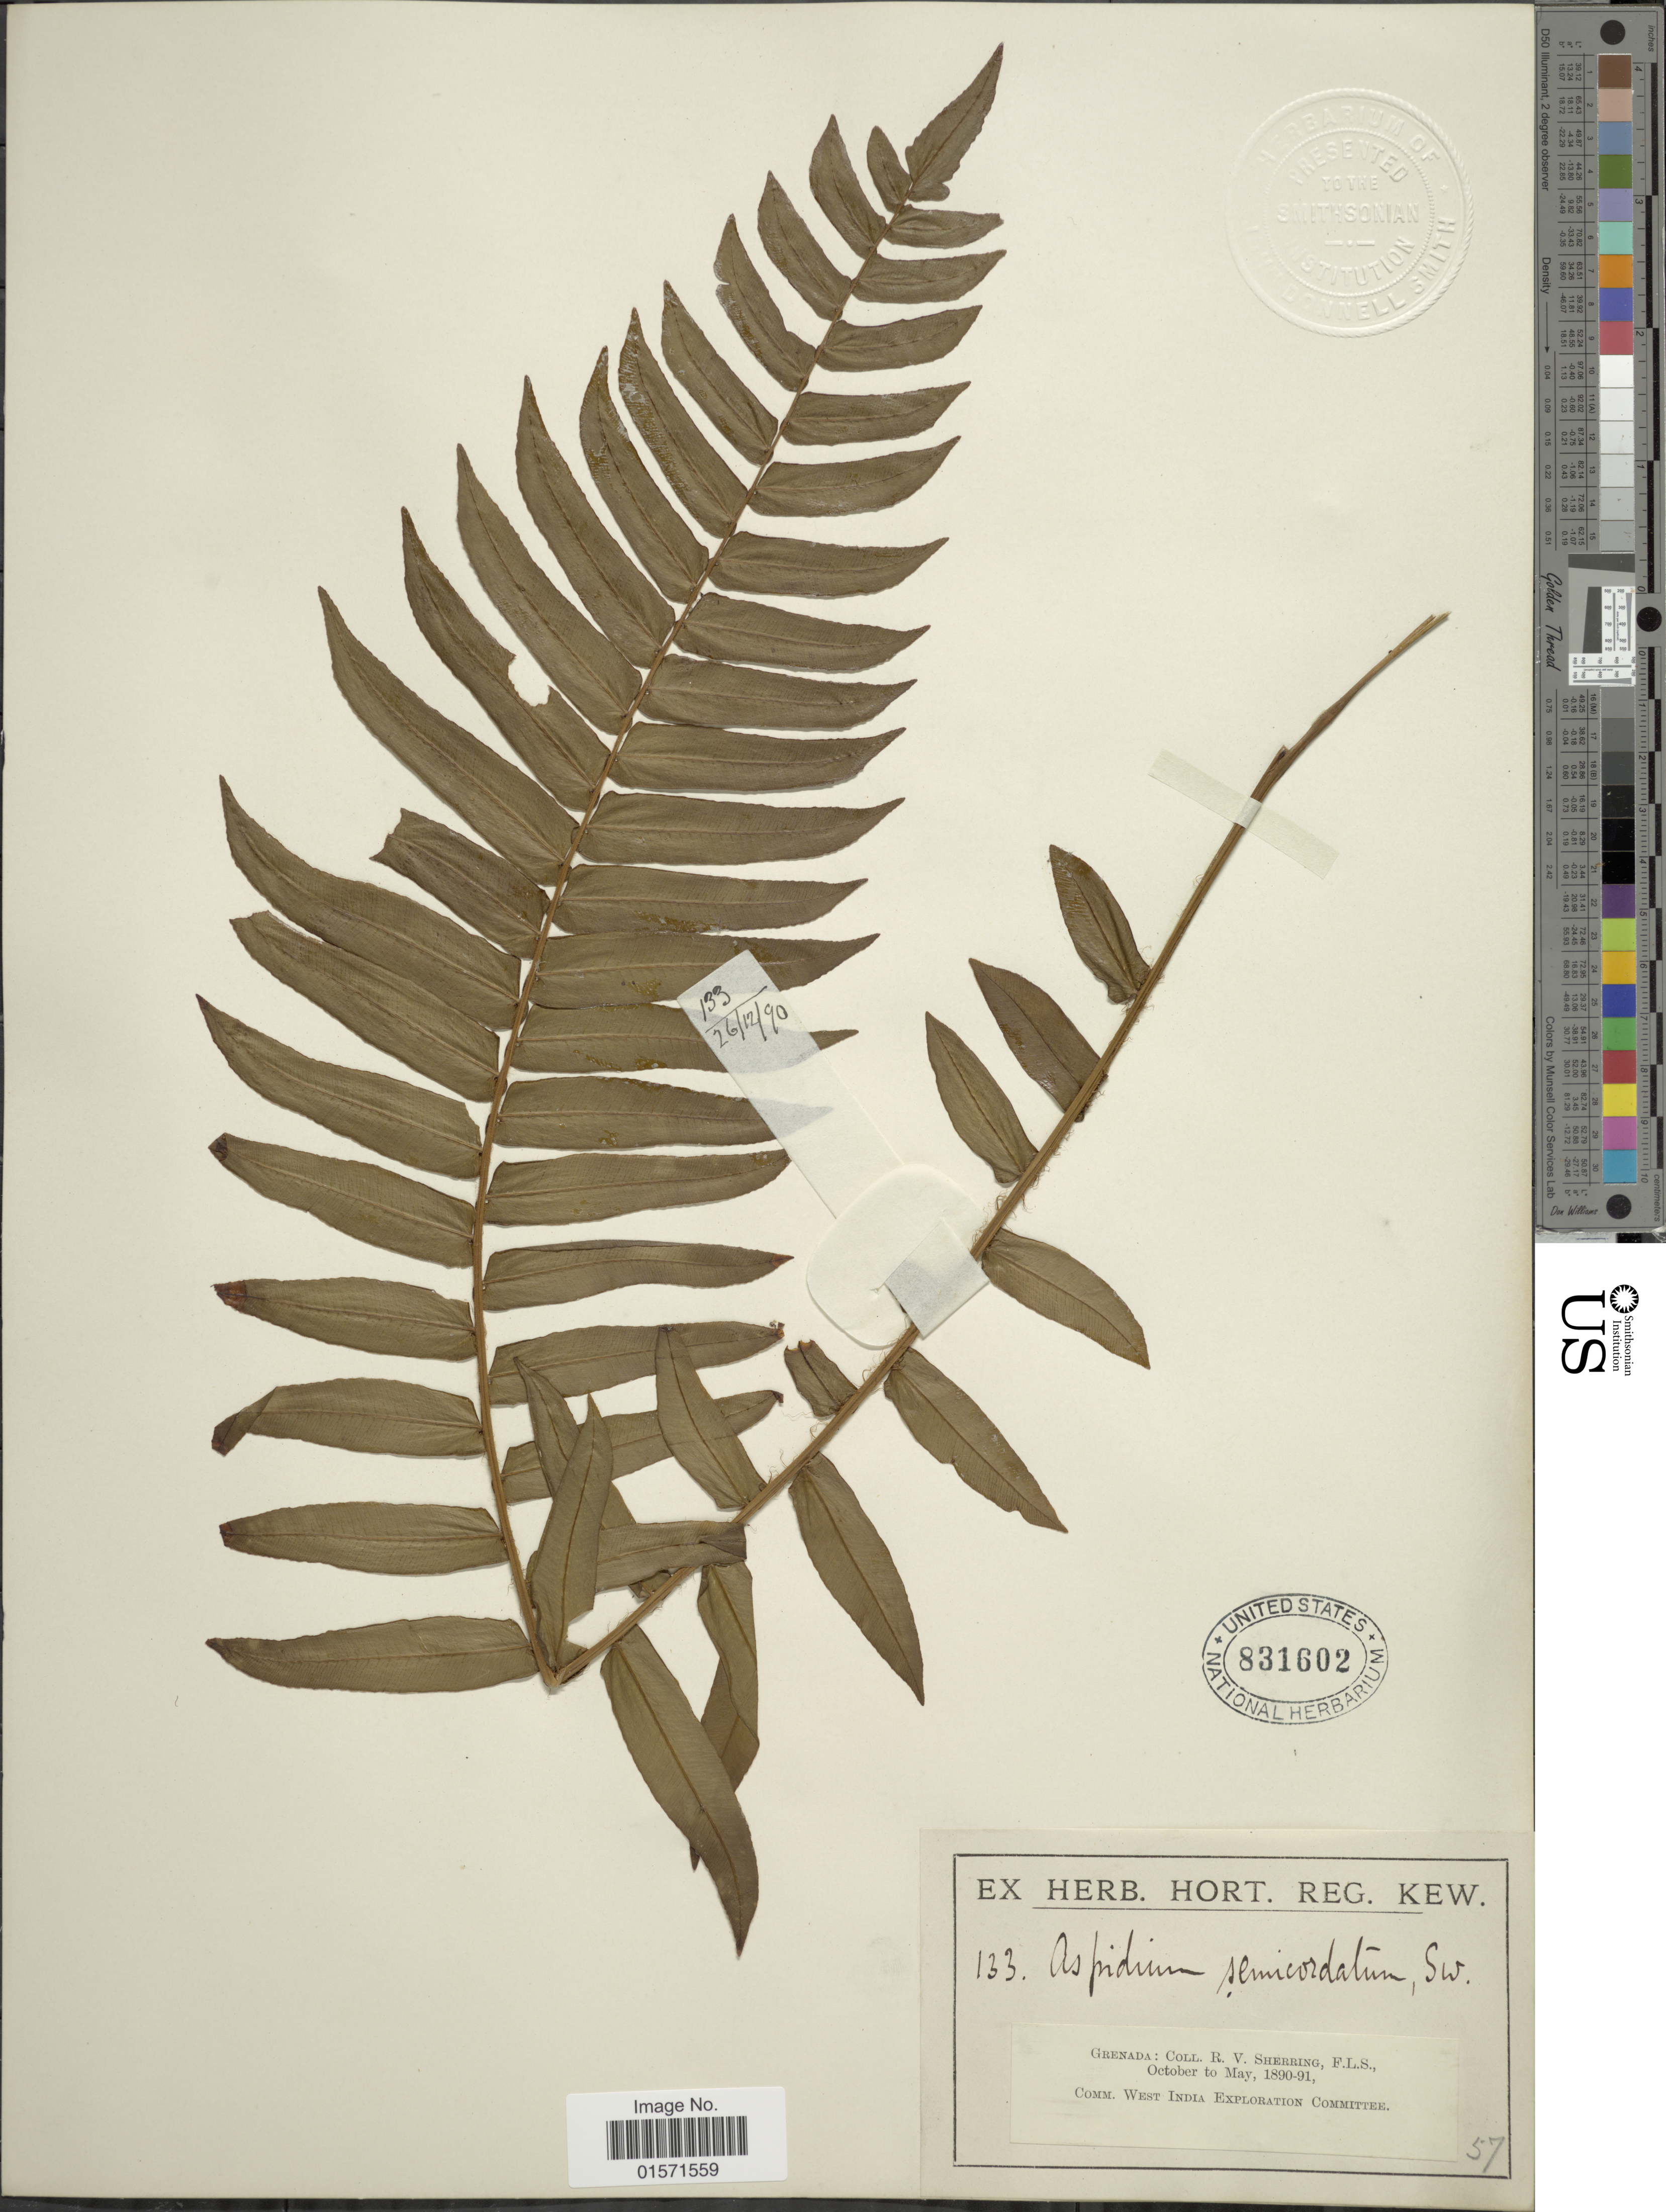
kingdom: Plantae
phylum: Tracheophyta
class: Polypodiopsida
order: Polypodiales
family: Lomariopsidaceae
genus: Cyclopeltis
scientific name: Cyclopeltis semicordata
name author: (Sw.) J. Sm.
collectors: R. Sherring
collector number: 133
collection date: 1890-10/1891-05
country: Grenada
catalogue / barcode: US 831602